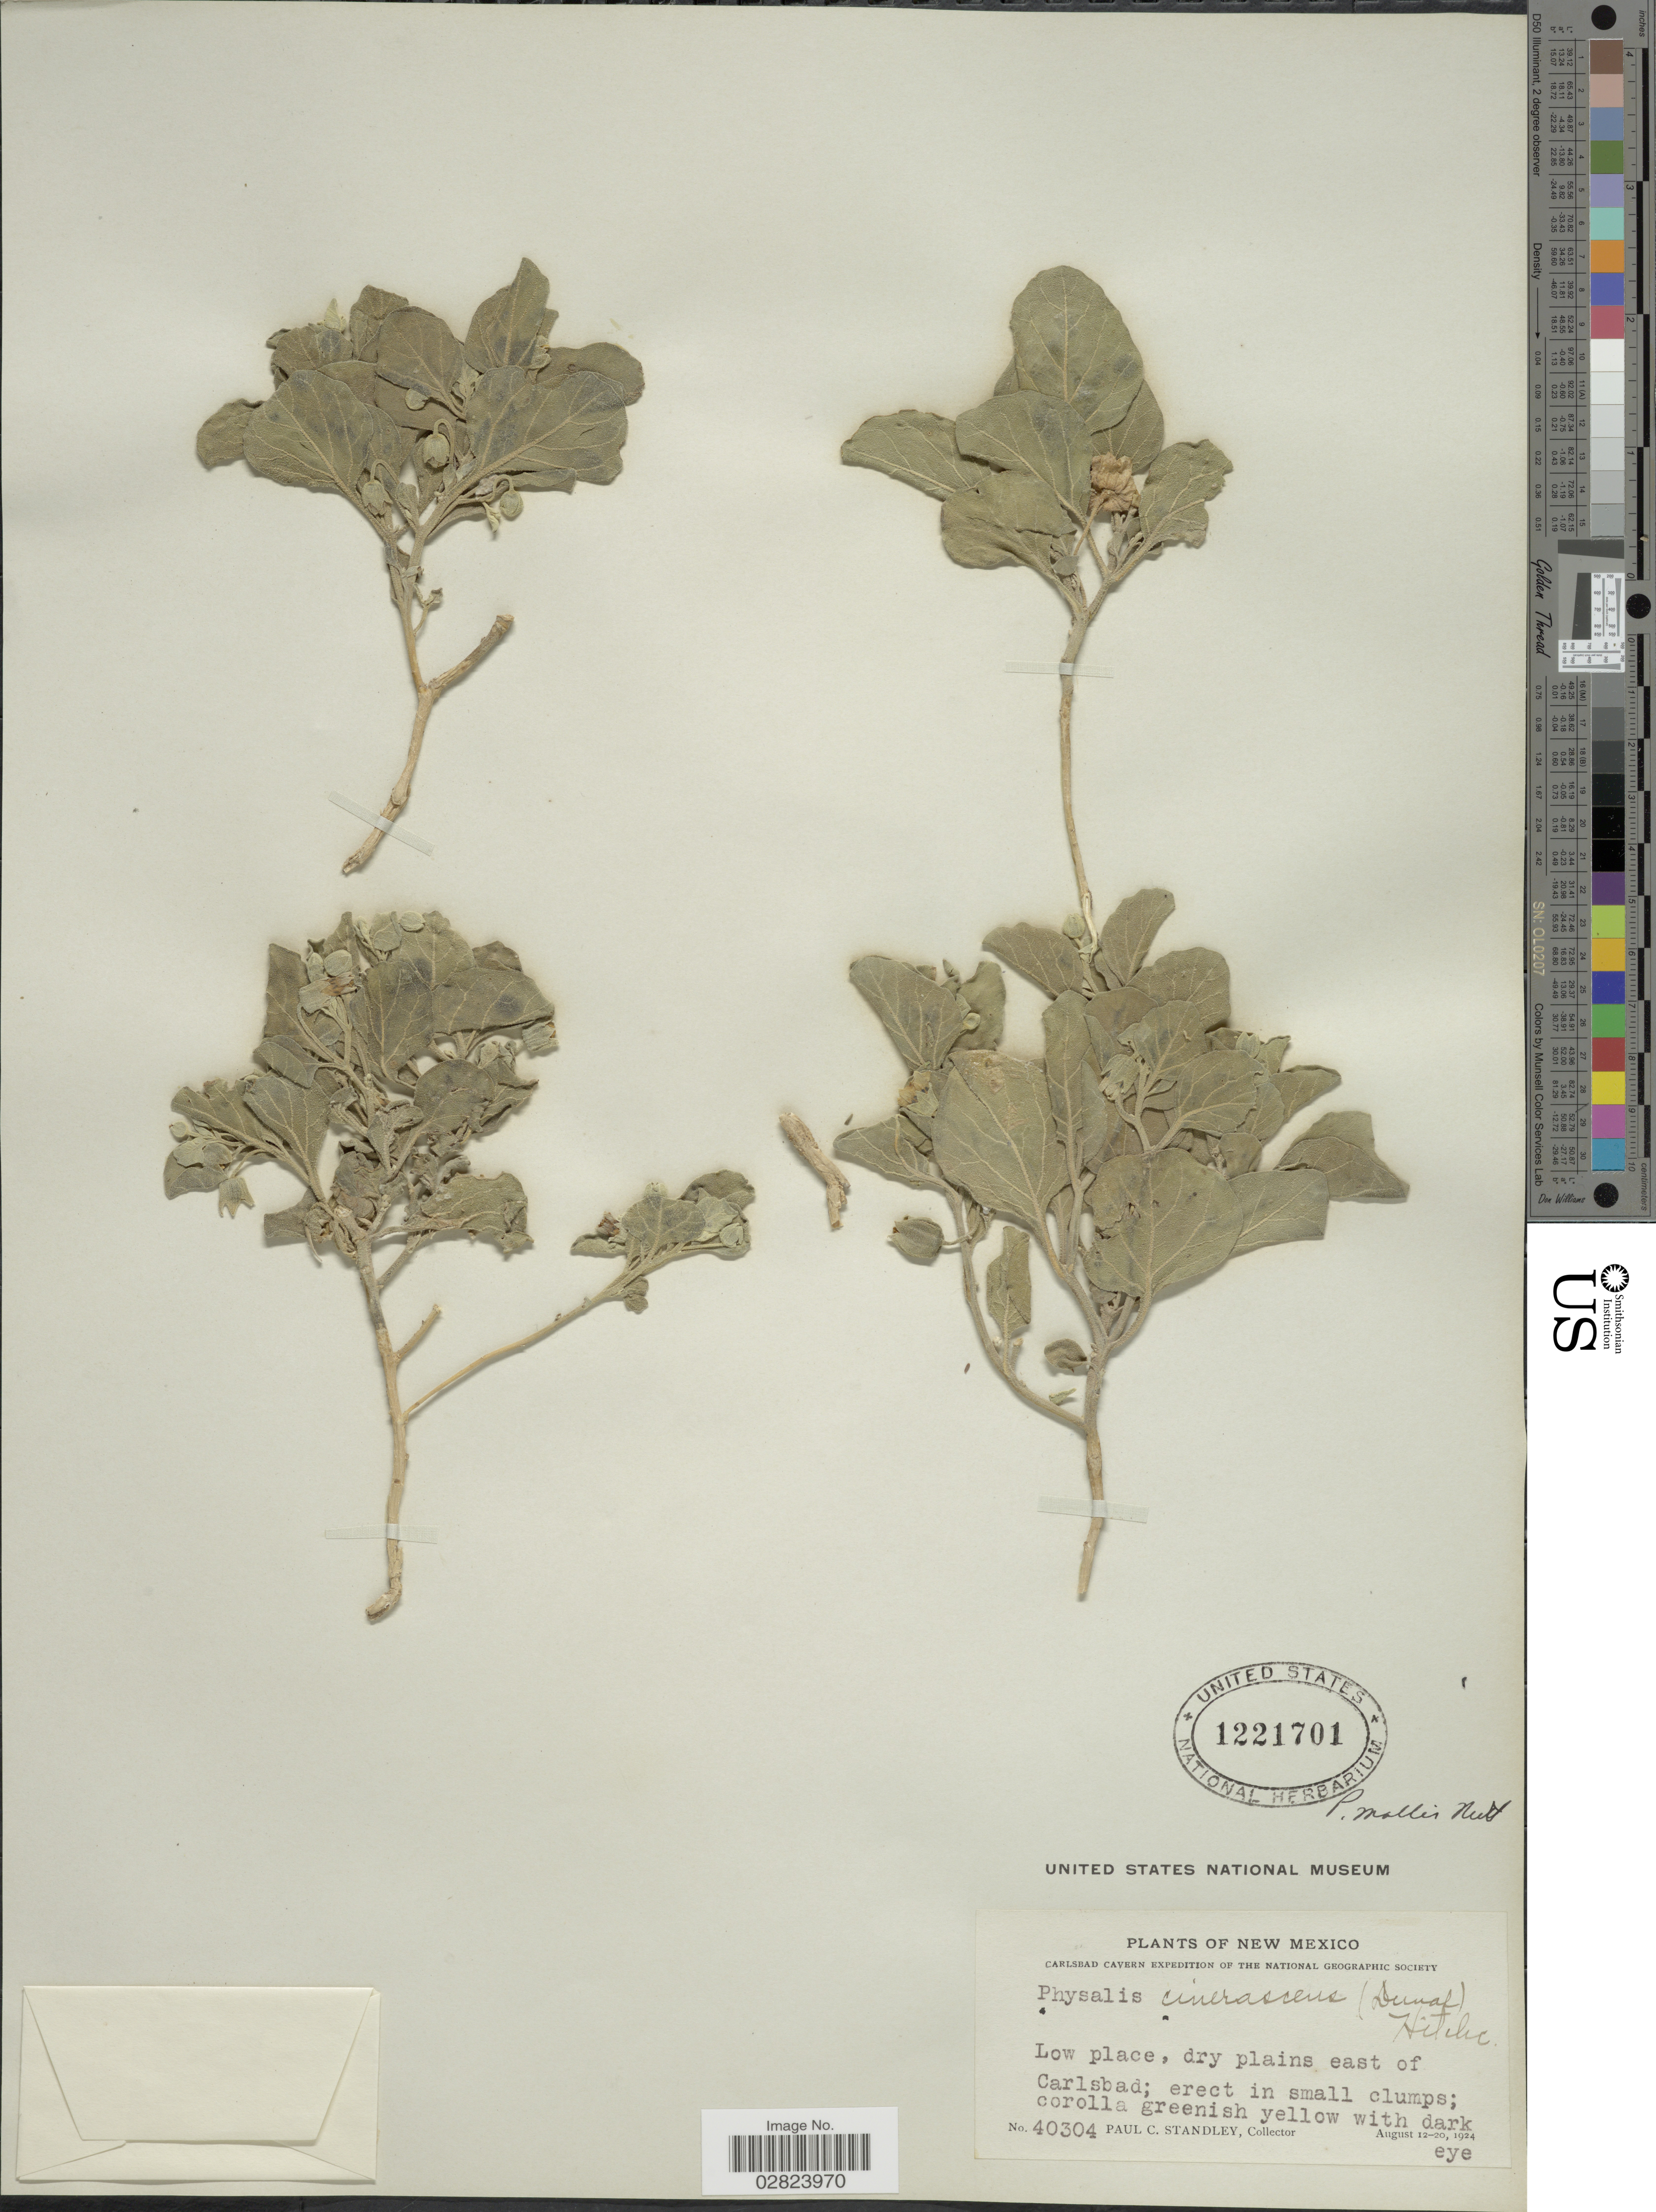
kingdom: Plantae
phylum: Tracheophyta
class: Magnoliopsida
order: Solanales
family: Solanaceae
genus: Physalis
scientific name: Physalis mollis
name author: Nutt.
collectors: P. C. Standley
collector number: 40304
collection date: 1924-08-12/1924-08-20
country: United States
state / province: New Mexico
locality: Carlsbad.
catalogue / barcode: US 1221701